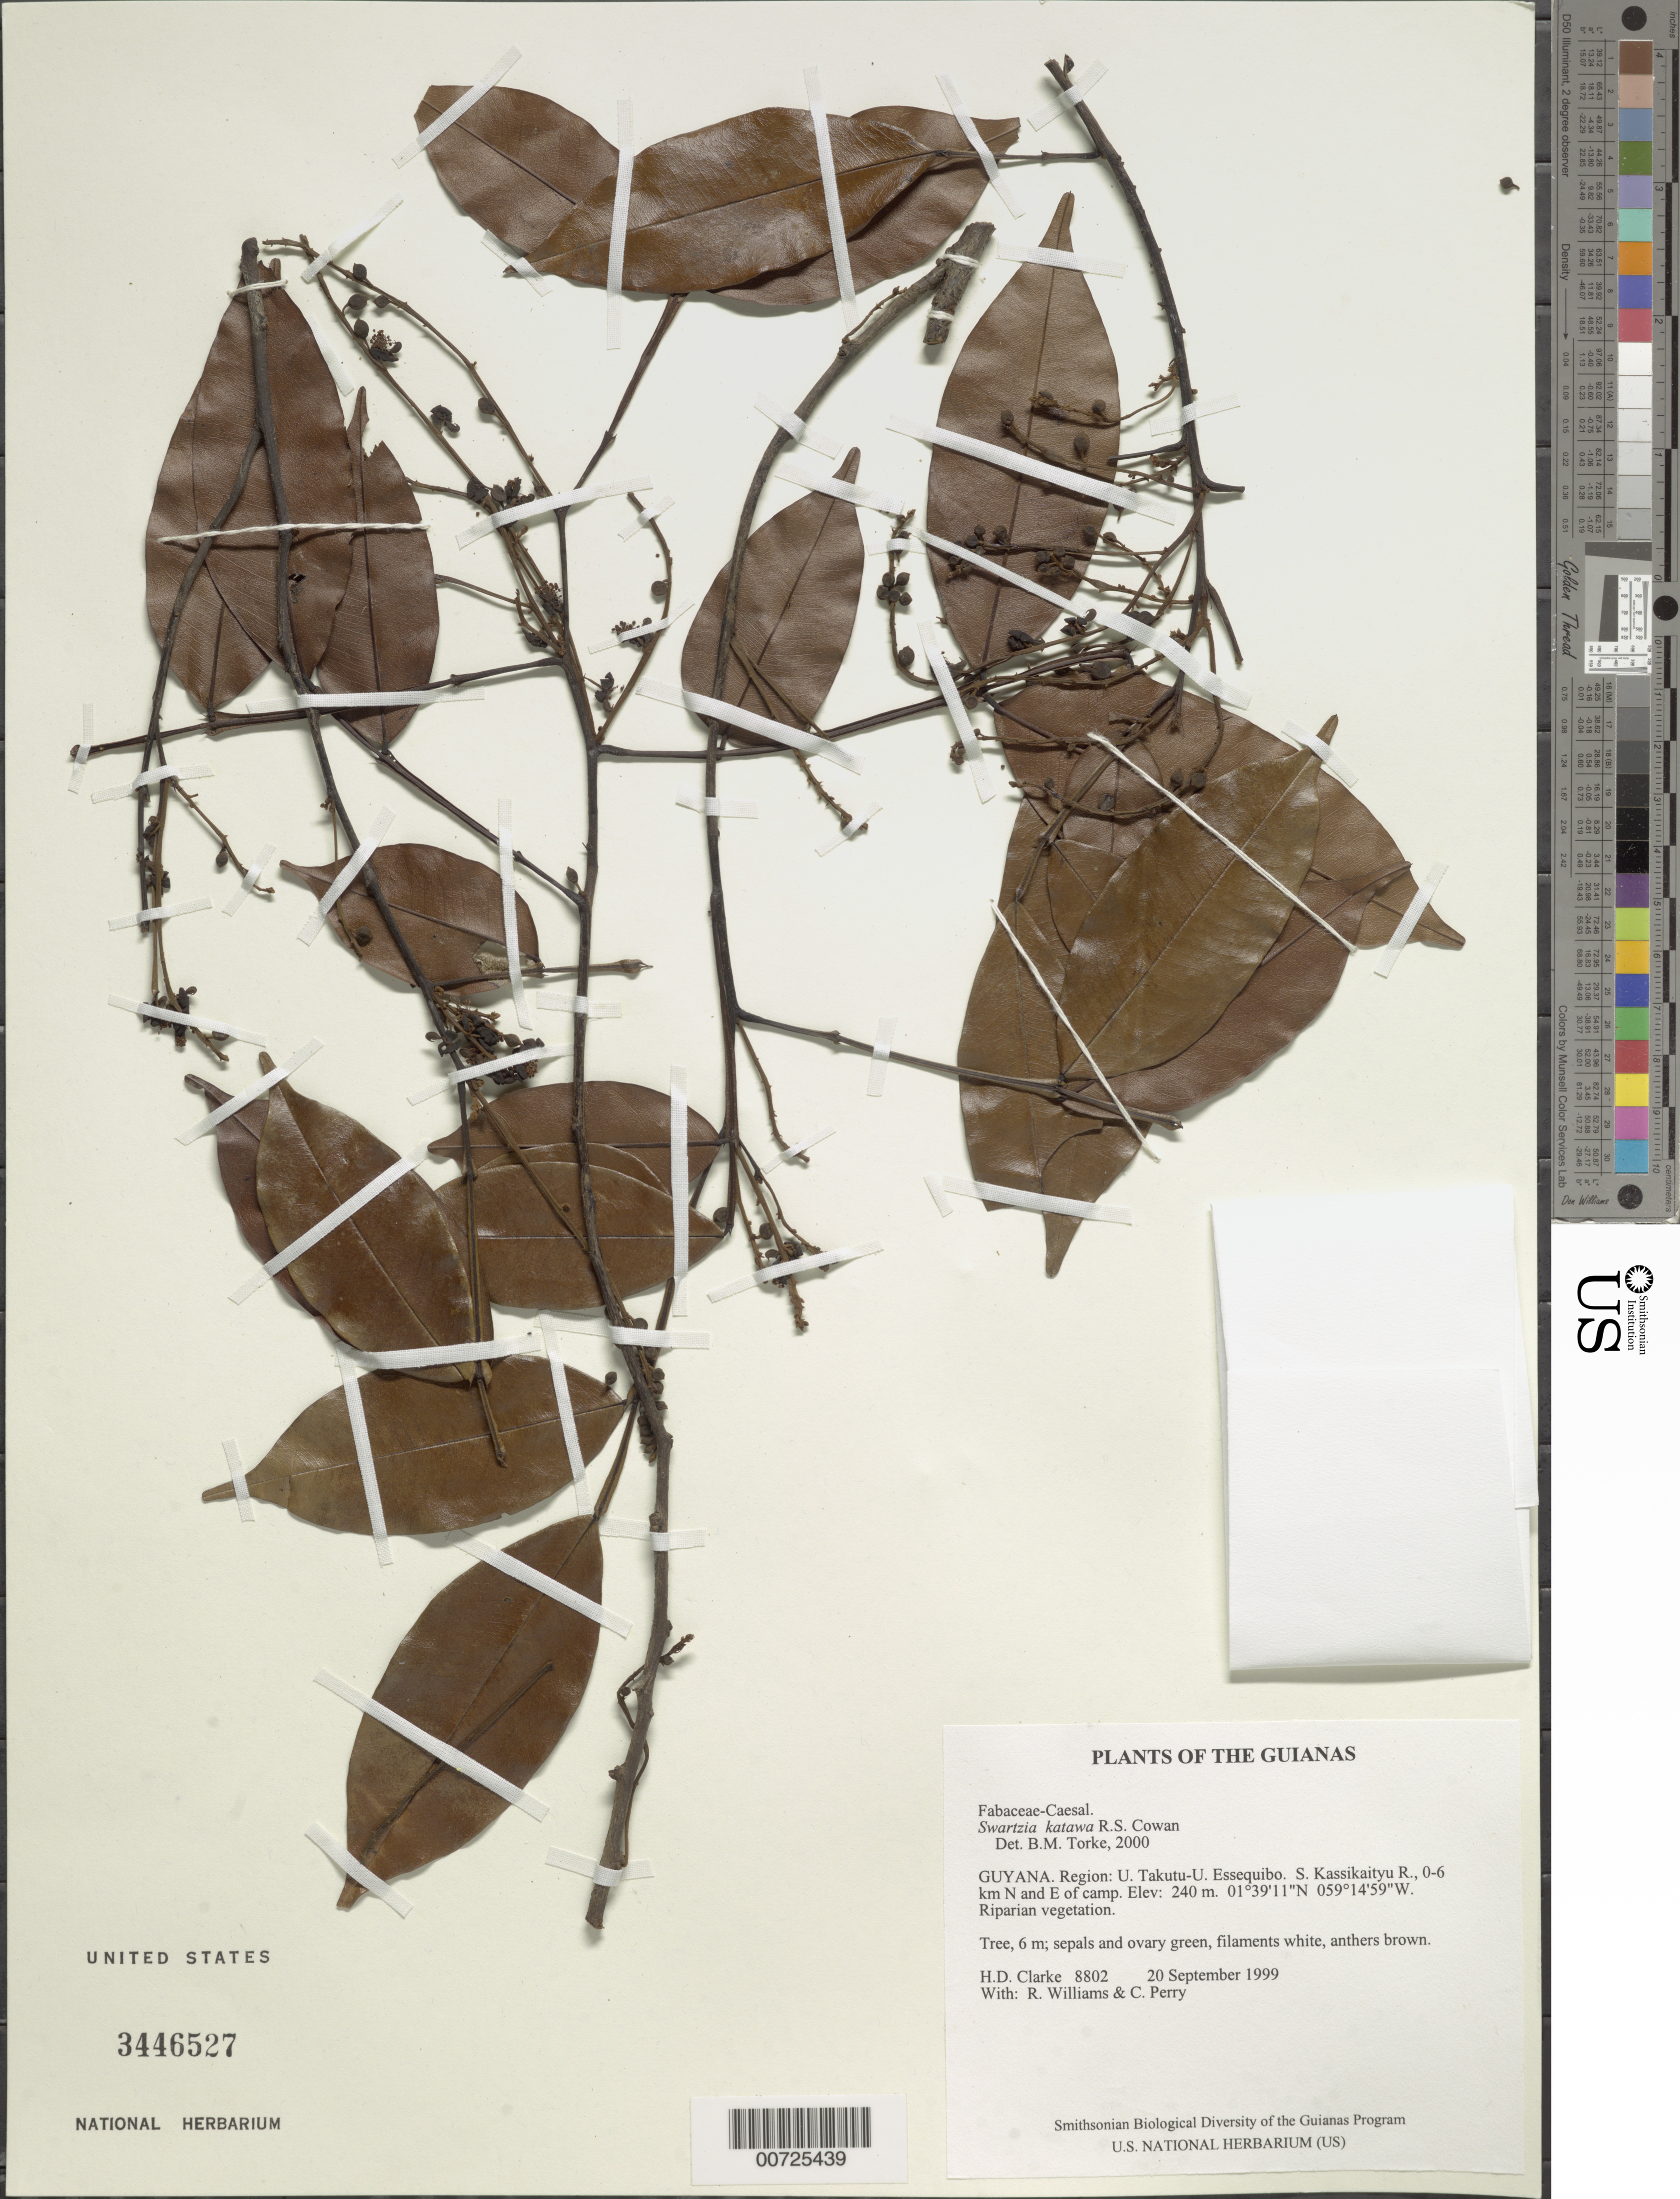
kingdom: Plantae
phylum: Tracheophyta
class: Magnoliopsida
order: Fabales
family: Fabaceae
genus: Swartzia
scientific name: Swartzia katawa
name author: R.S. Cowan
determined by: Torke, B. M., (MO)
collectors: H. D. Clarke, R. Williams & C. Perry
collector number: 8802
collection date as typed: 20 September 1999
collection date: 1999-09-20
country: Guyana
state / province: U. Takutu-U. Essequibo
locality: S. Kassikaityu R., 0-6 km N and E of camp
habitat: Riparian vegetation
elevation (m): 240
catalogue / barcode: US 3446527